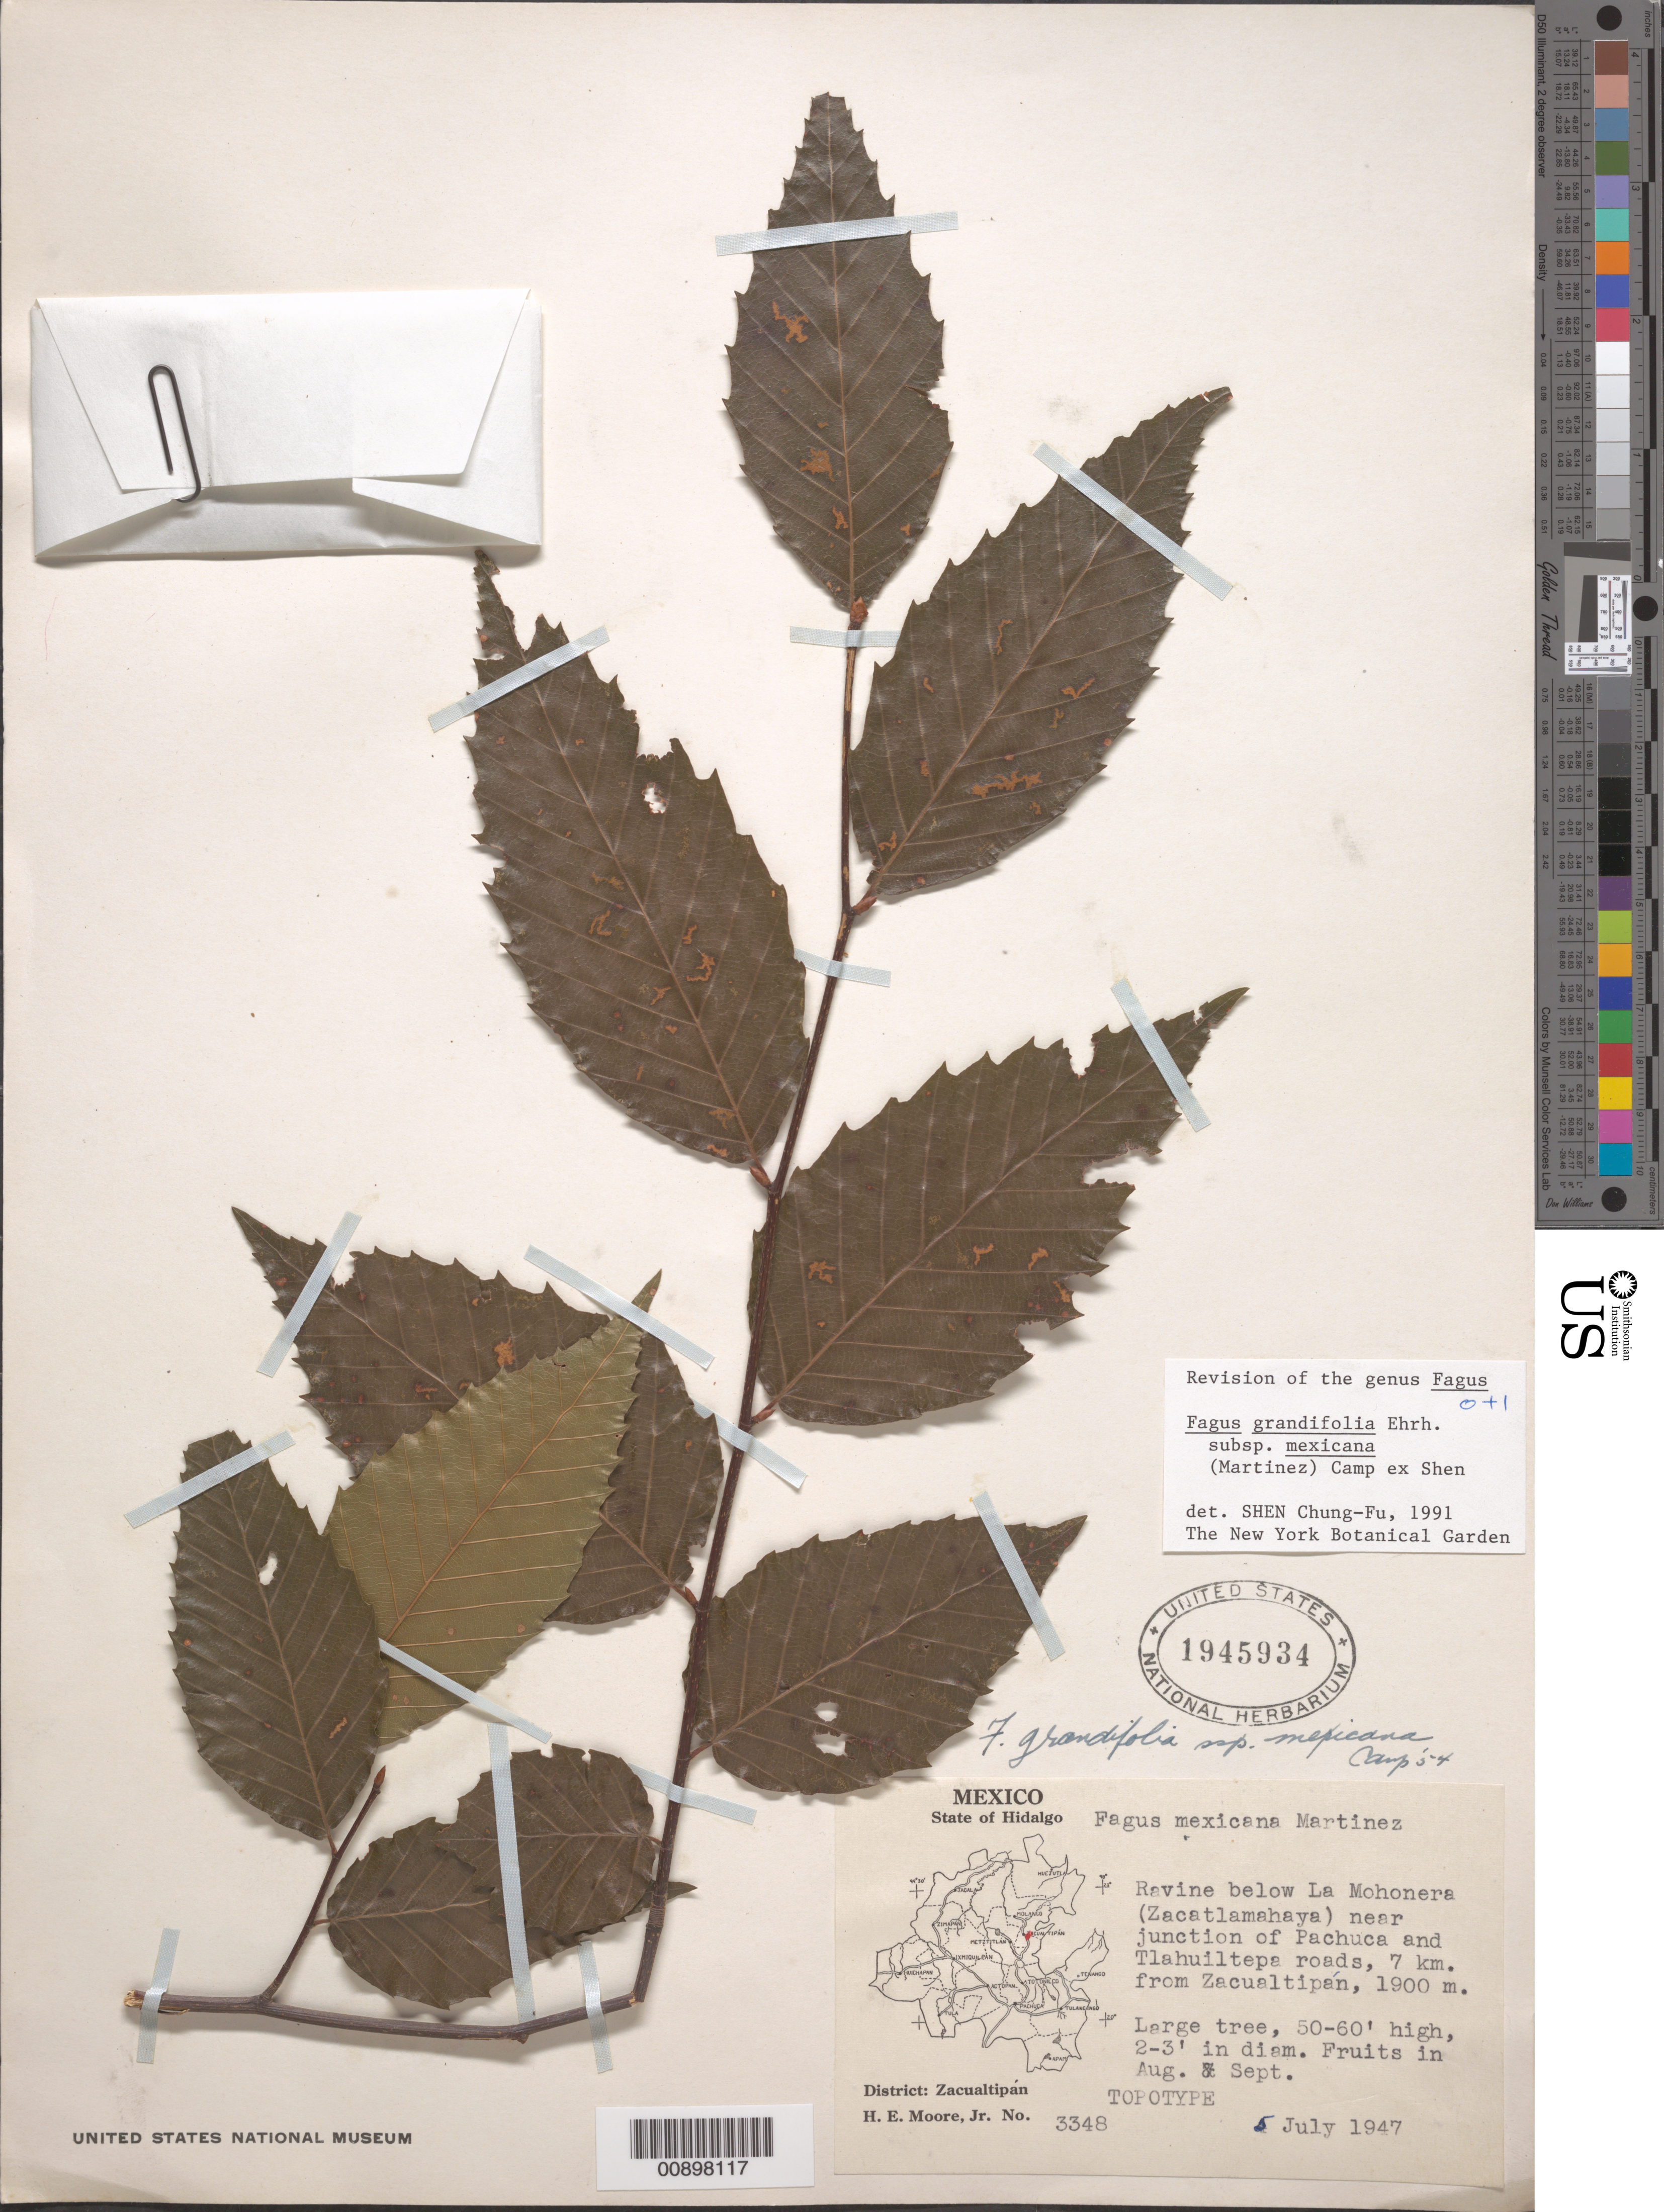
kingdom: Plantae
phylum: Tracheophyta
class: Magnoliopsida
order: Fagales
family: Fagaceae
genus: Fagus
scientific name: Fagus grandifolia subsp. mexicana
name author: (Martínez) A.E. Murray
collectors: H. E. Moore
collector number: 3348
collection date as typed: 05 Jul 1947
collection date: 1947-07-05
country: Mexico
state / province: Hidalgo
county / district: Zacualtipán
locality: Ravine below La Mohonera (Zacatlamahaya) near junction of Pachuca and Tlahuiltepa roads, 7 km. from Zacualtipán. District Zacualtipán, State of Hidalgo.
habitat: Ravine.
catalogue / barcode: US 1945934